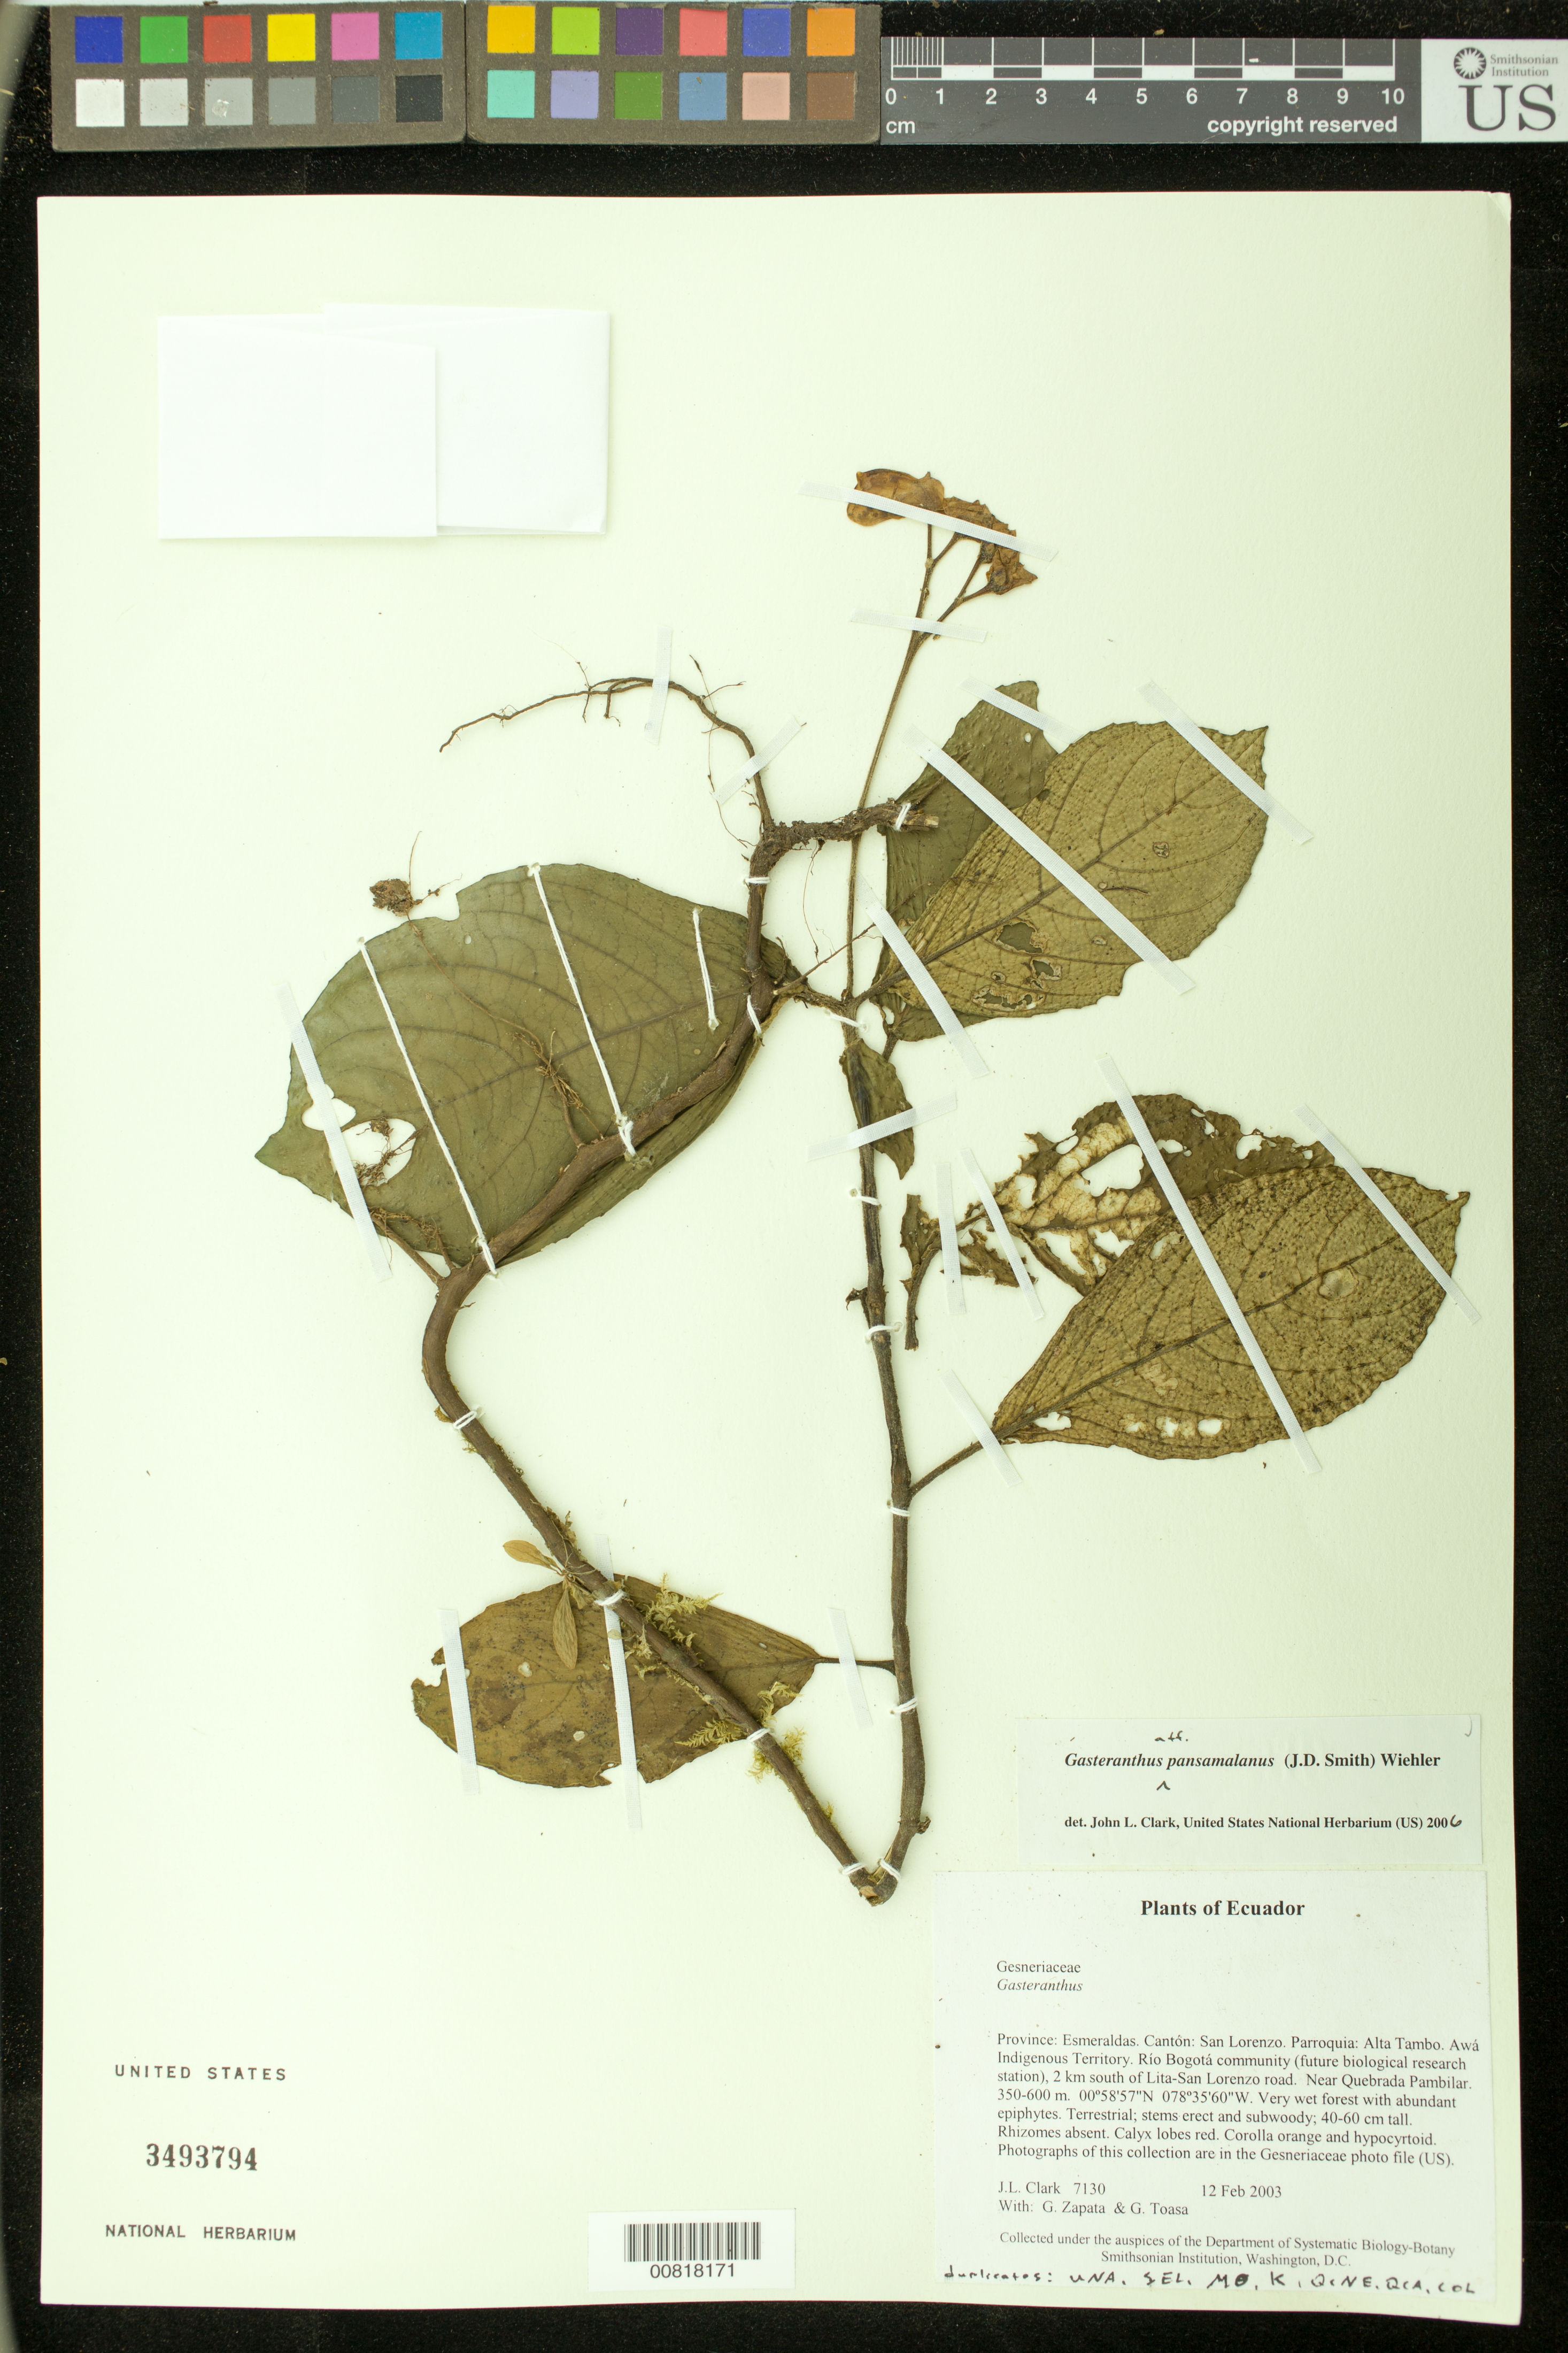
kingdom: Plantae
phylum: Tracheophyta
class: Magnoliopsida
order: Lamiales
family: Gesneriaceae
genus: Gasteranthus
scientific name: Gasteranthus pansamalanus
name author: (Donn. Sm.) Wiehler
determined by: Clark, J. L., (SEL), The Marie Selby Botanical Garden (UNITED STATES)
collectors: J. L. Clark, G. Zapata & G. Toasa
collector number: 7130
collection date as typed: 12 Feb 2003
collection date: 2003-02-12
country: Ecuador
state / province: Esmeraldas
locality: San Lorenzo. Parroquia: Alta Tambo. Awá Indigenous Territory. Río Bogotá community (future biological research station), 2 km south of Lita-San Lorenzo road. Near Quebrada Pambilar.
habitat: Very wet forest with abundant epiphytes.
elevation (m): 350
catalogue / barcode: US 3493794